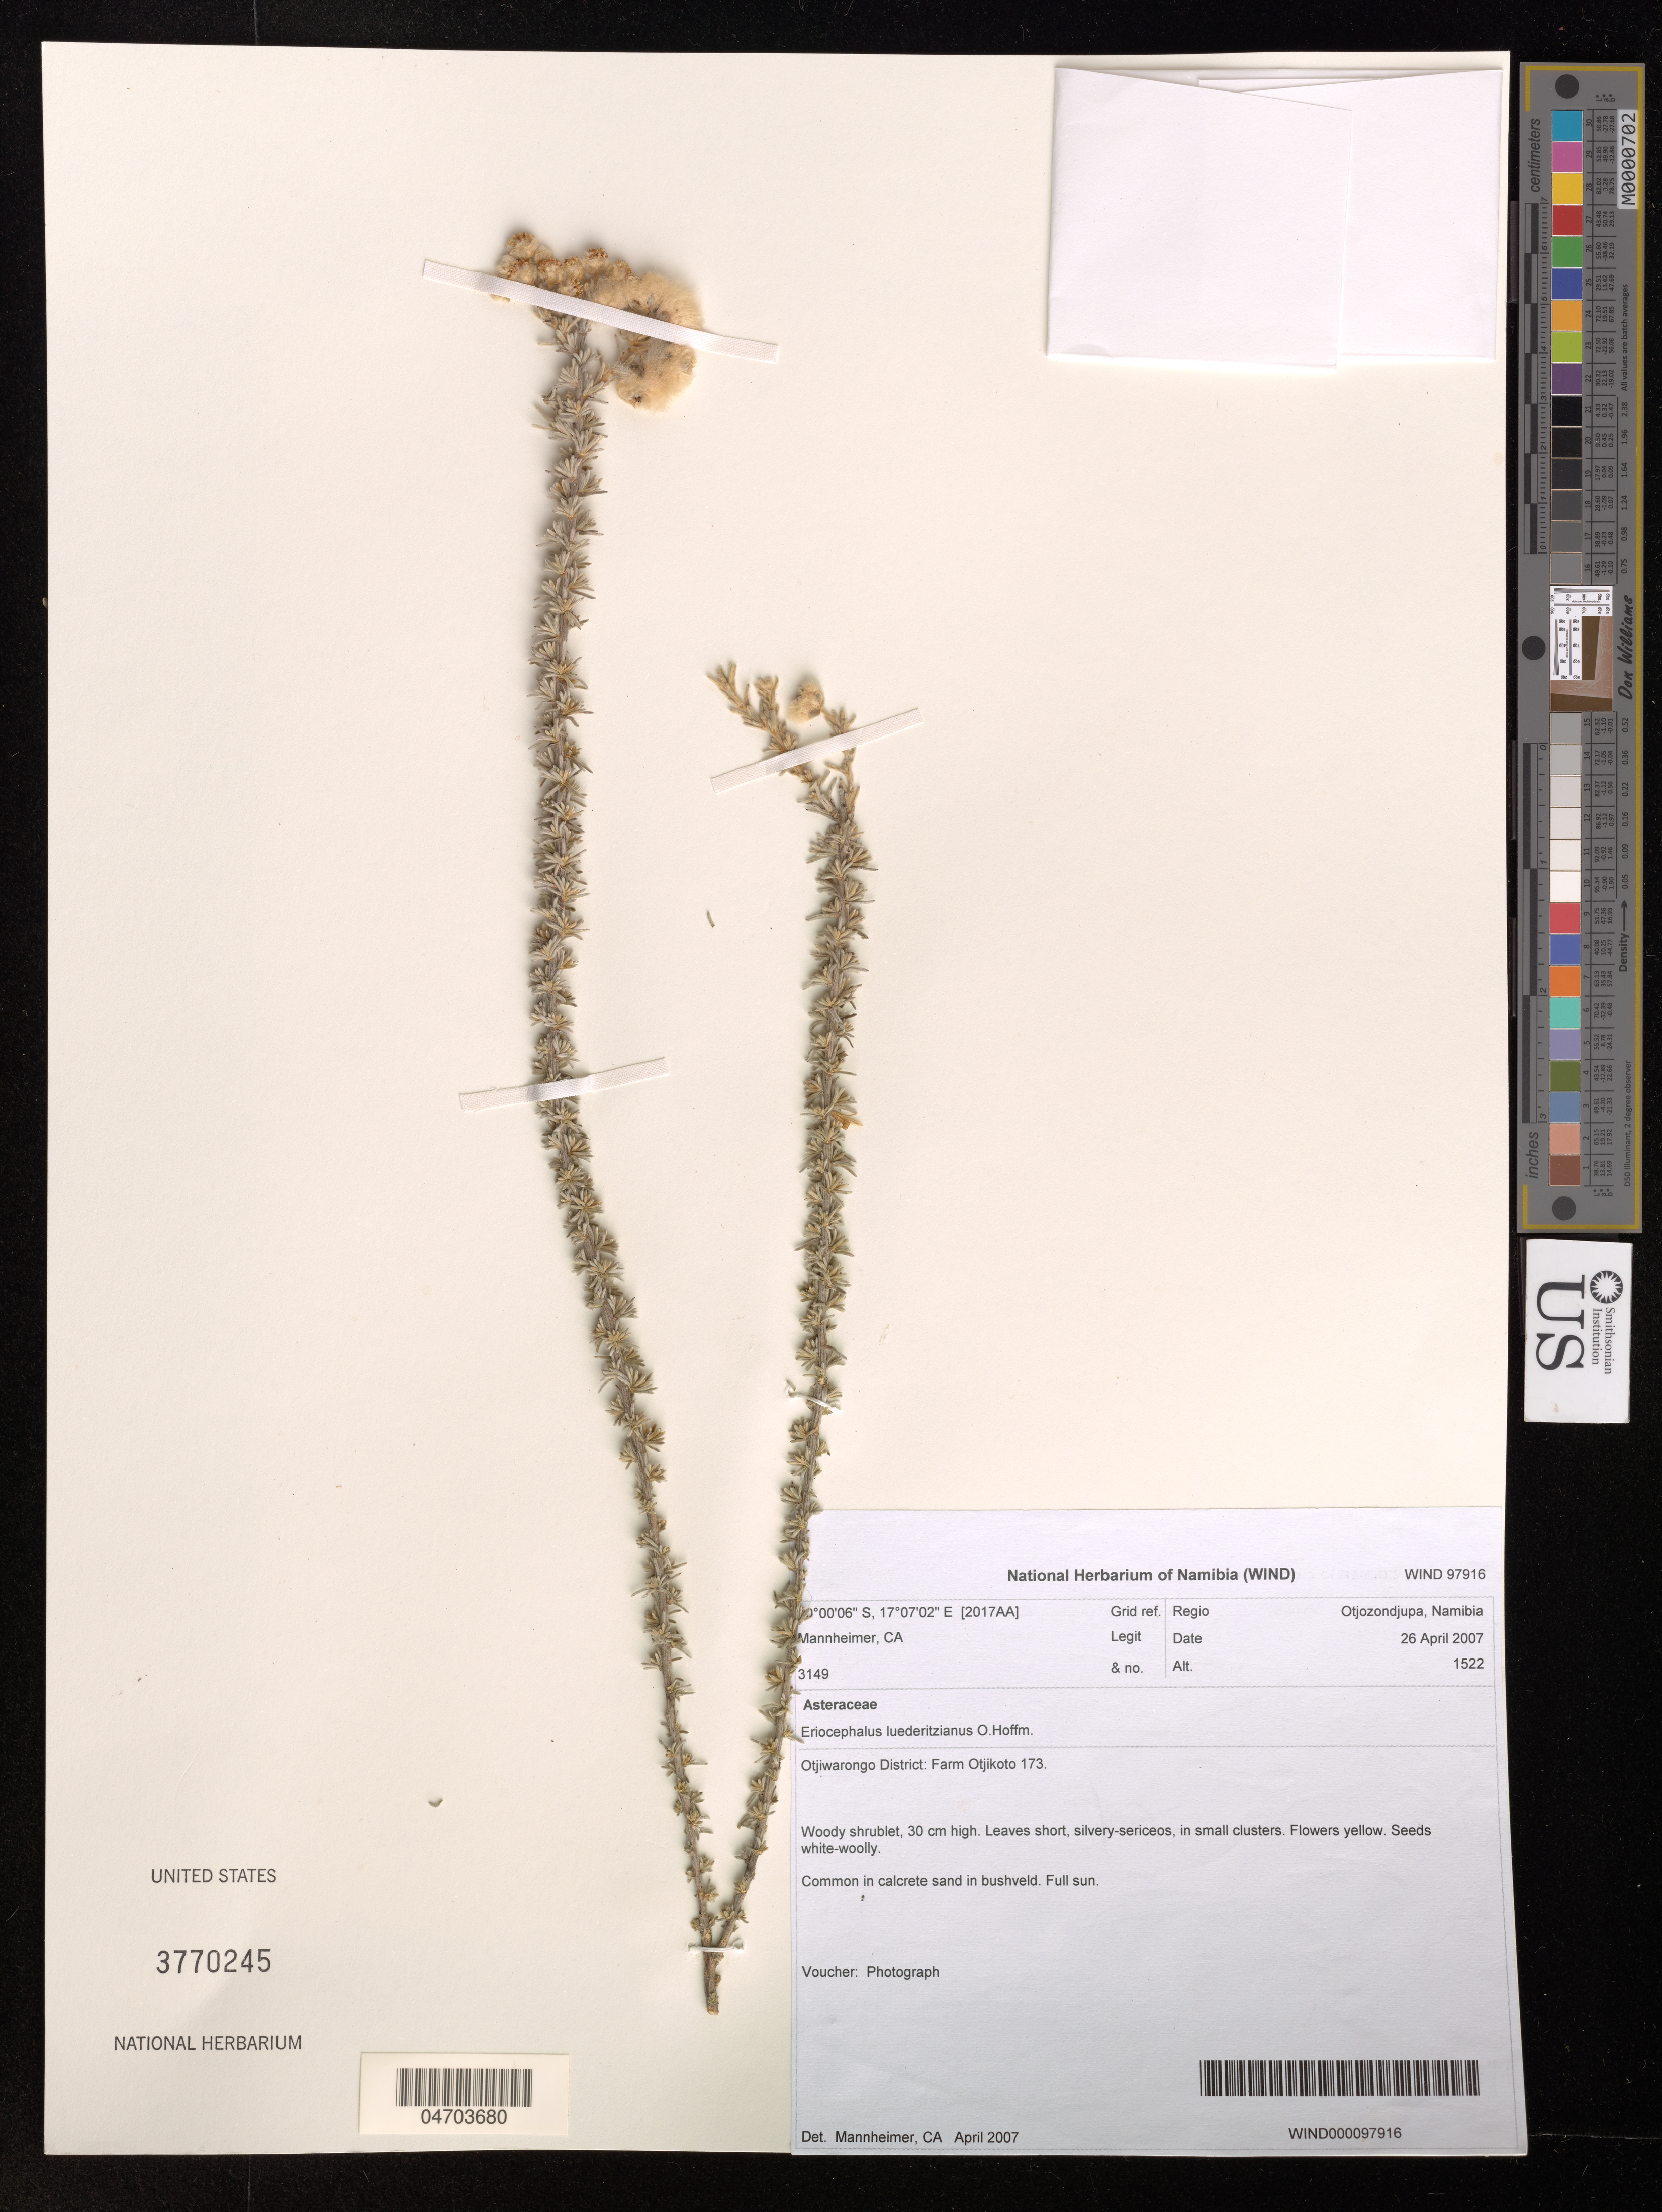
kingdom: Plantae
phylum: Tracheophyta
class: Magnoliopsida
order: Asterales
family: Asteraceae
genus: Eriocephalus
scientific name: Eriocephalus luederitzianus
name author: O. Hoffm.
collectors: C. A. Mannheimer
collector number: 3149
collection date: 2007-04-26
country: Namibia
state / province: Otjozondjupa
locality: Otjiwarongo District: Farm Otjikoto 173.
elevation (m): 1522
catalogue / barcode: US 3770245